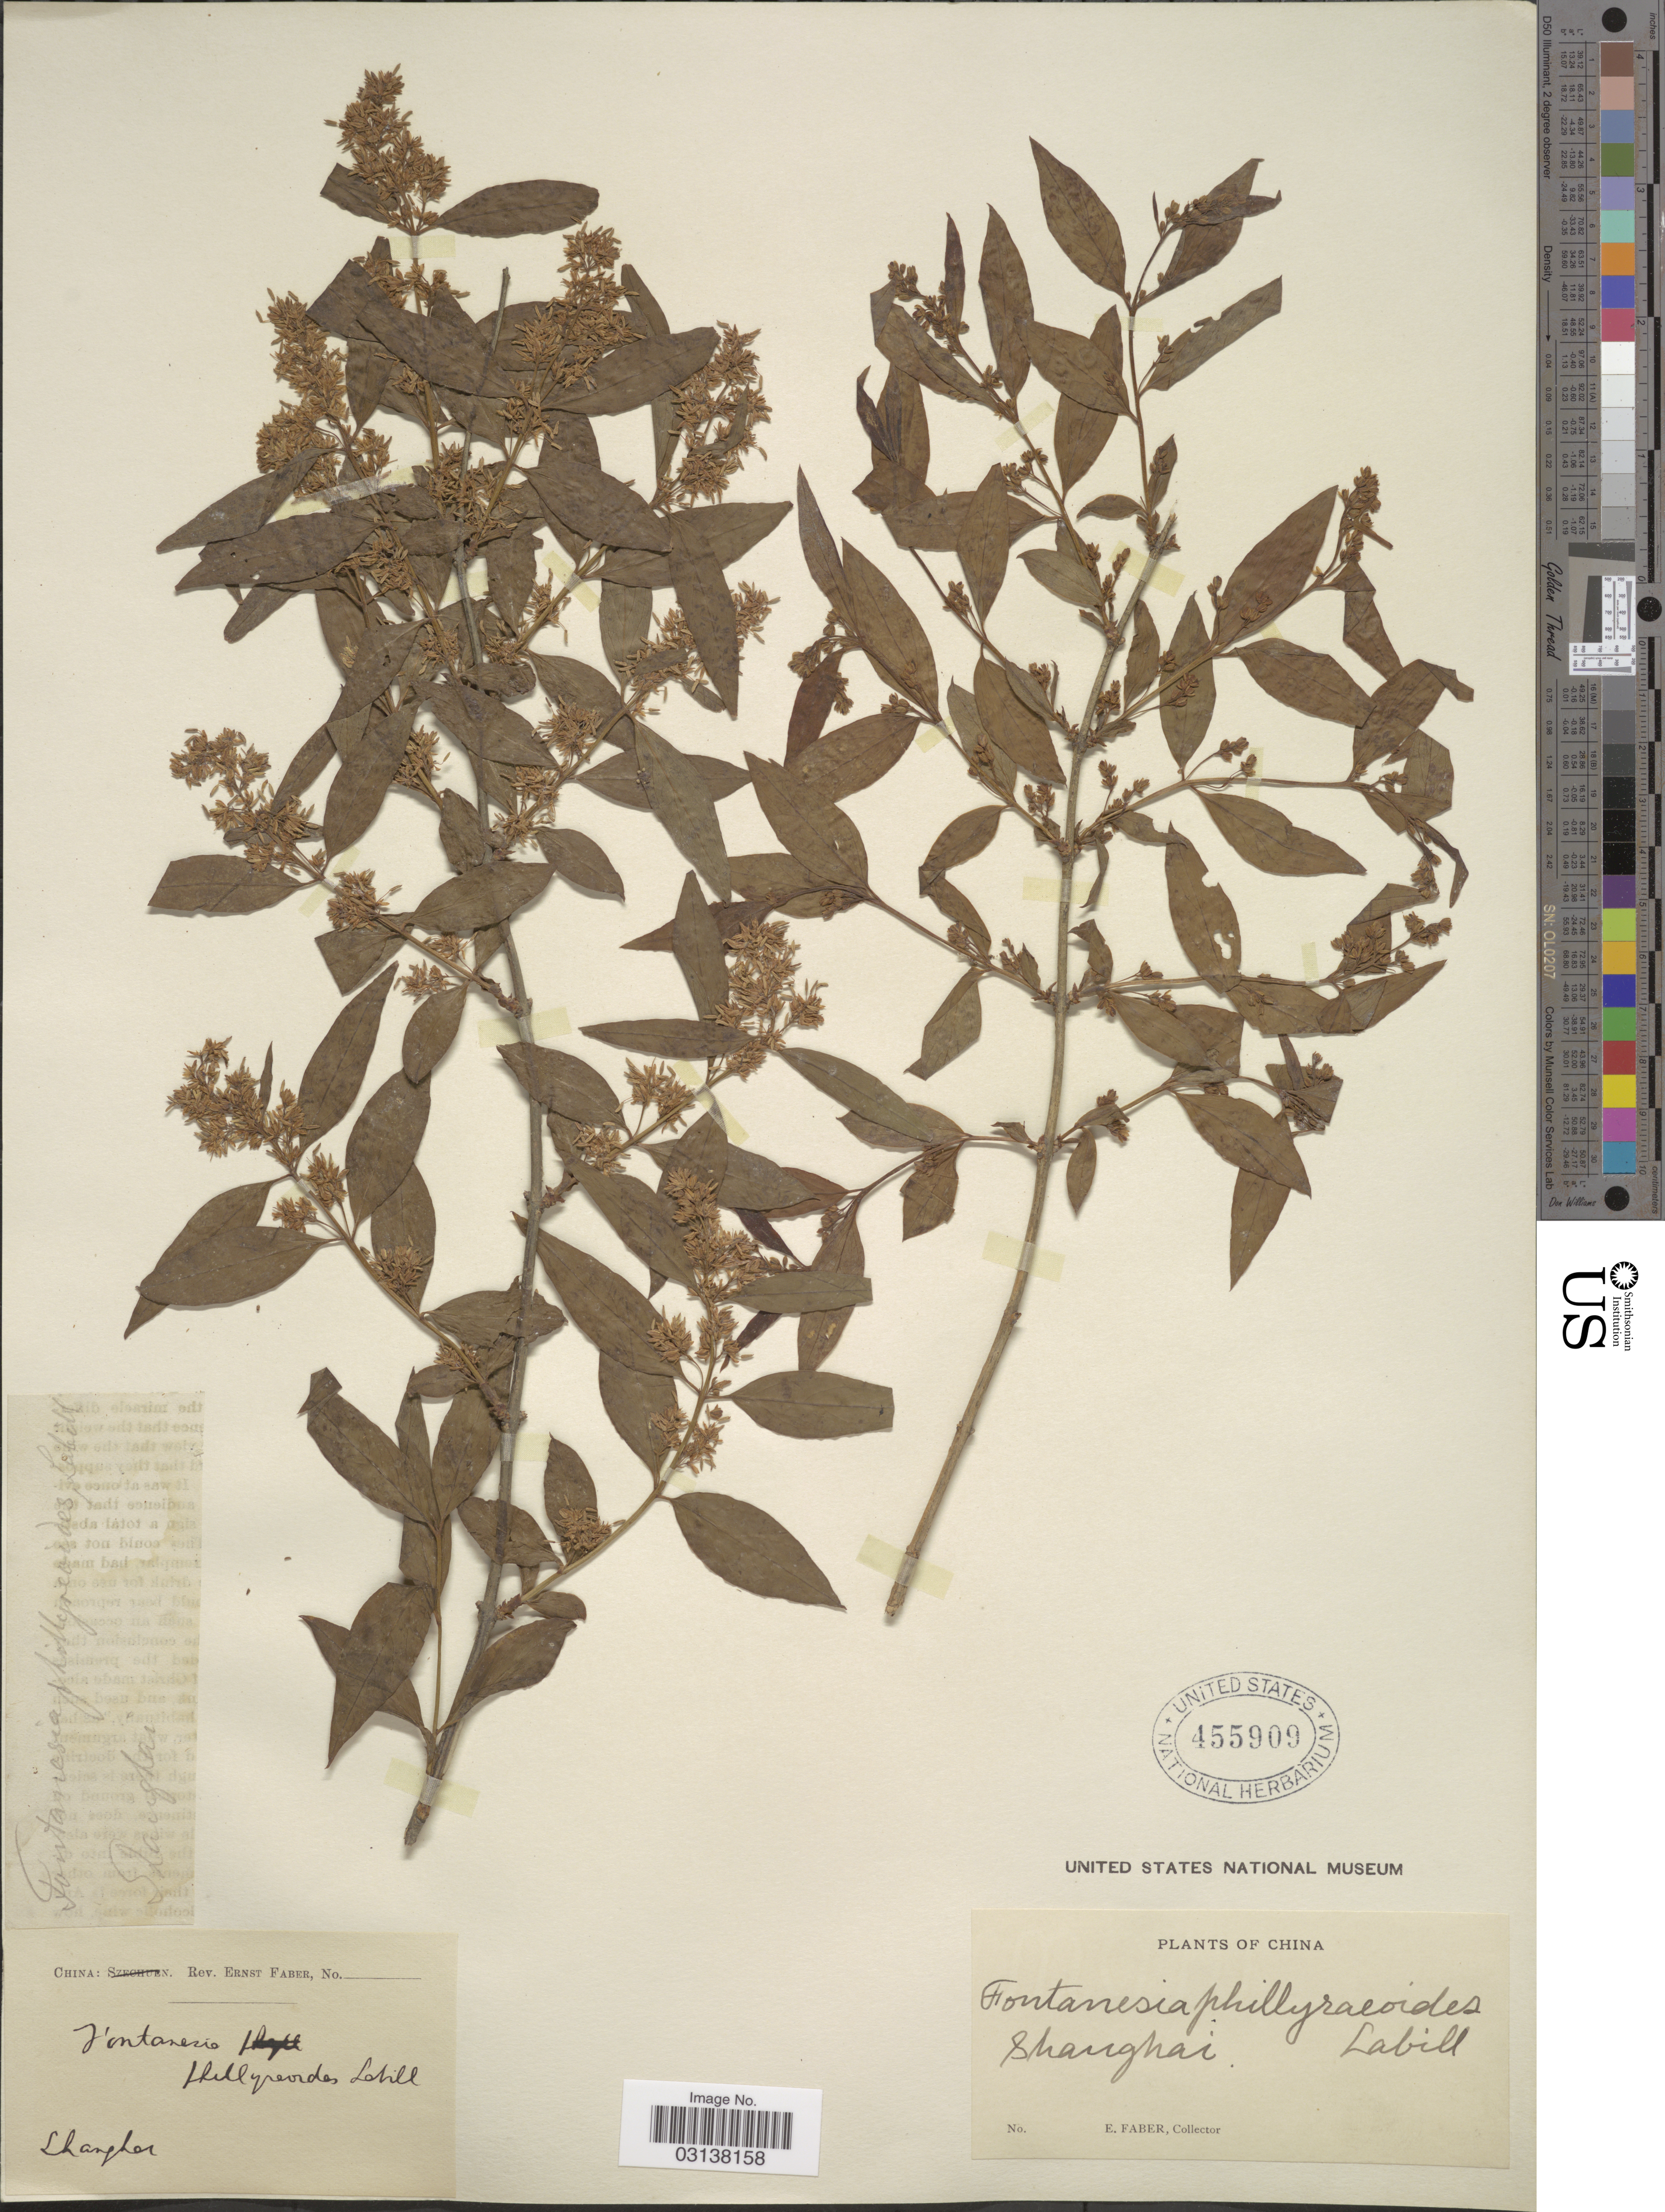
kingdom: Plantae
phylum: Tracheophyta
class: Magnoliopsida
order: Lamiales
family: Oleaceae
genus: Fontanesia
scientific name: Fontanesia phillyreoides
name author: Labill.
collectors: E. Faber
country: China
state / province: Shanghai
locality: Shanghai.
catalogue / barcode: US 455909